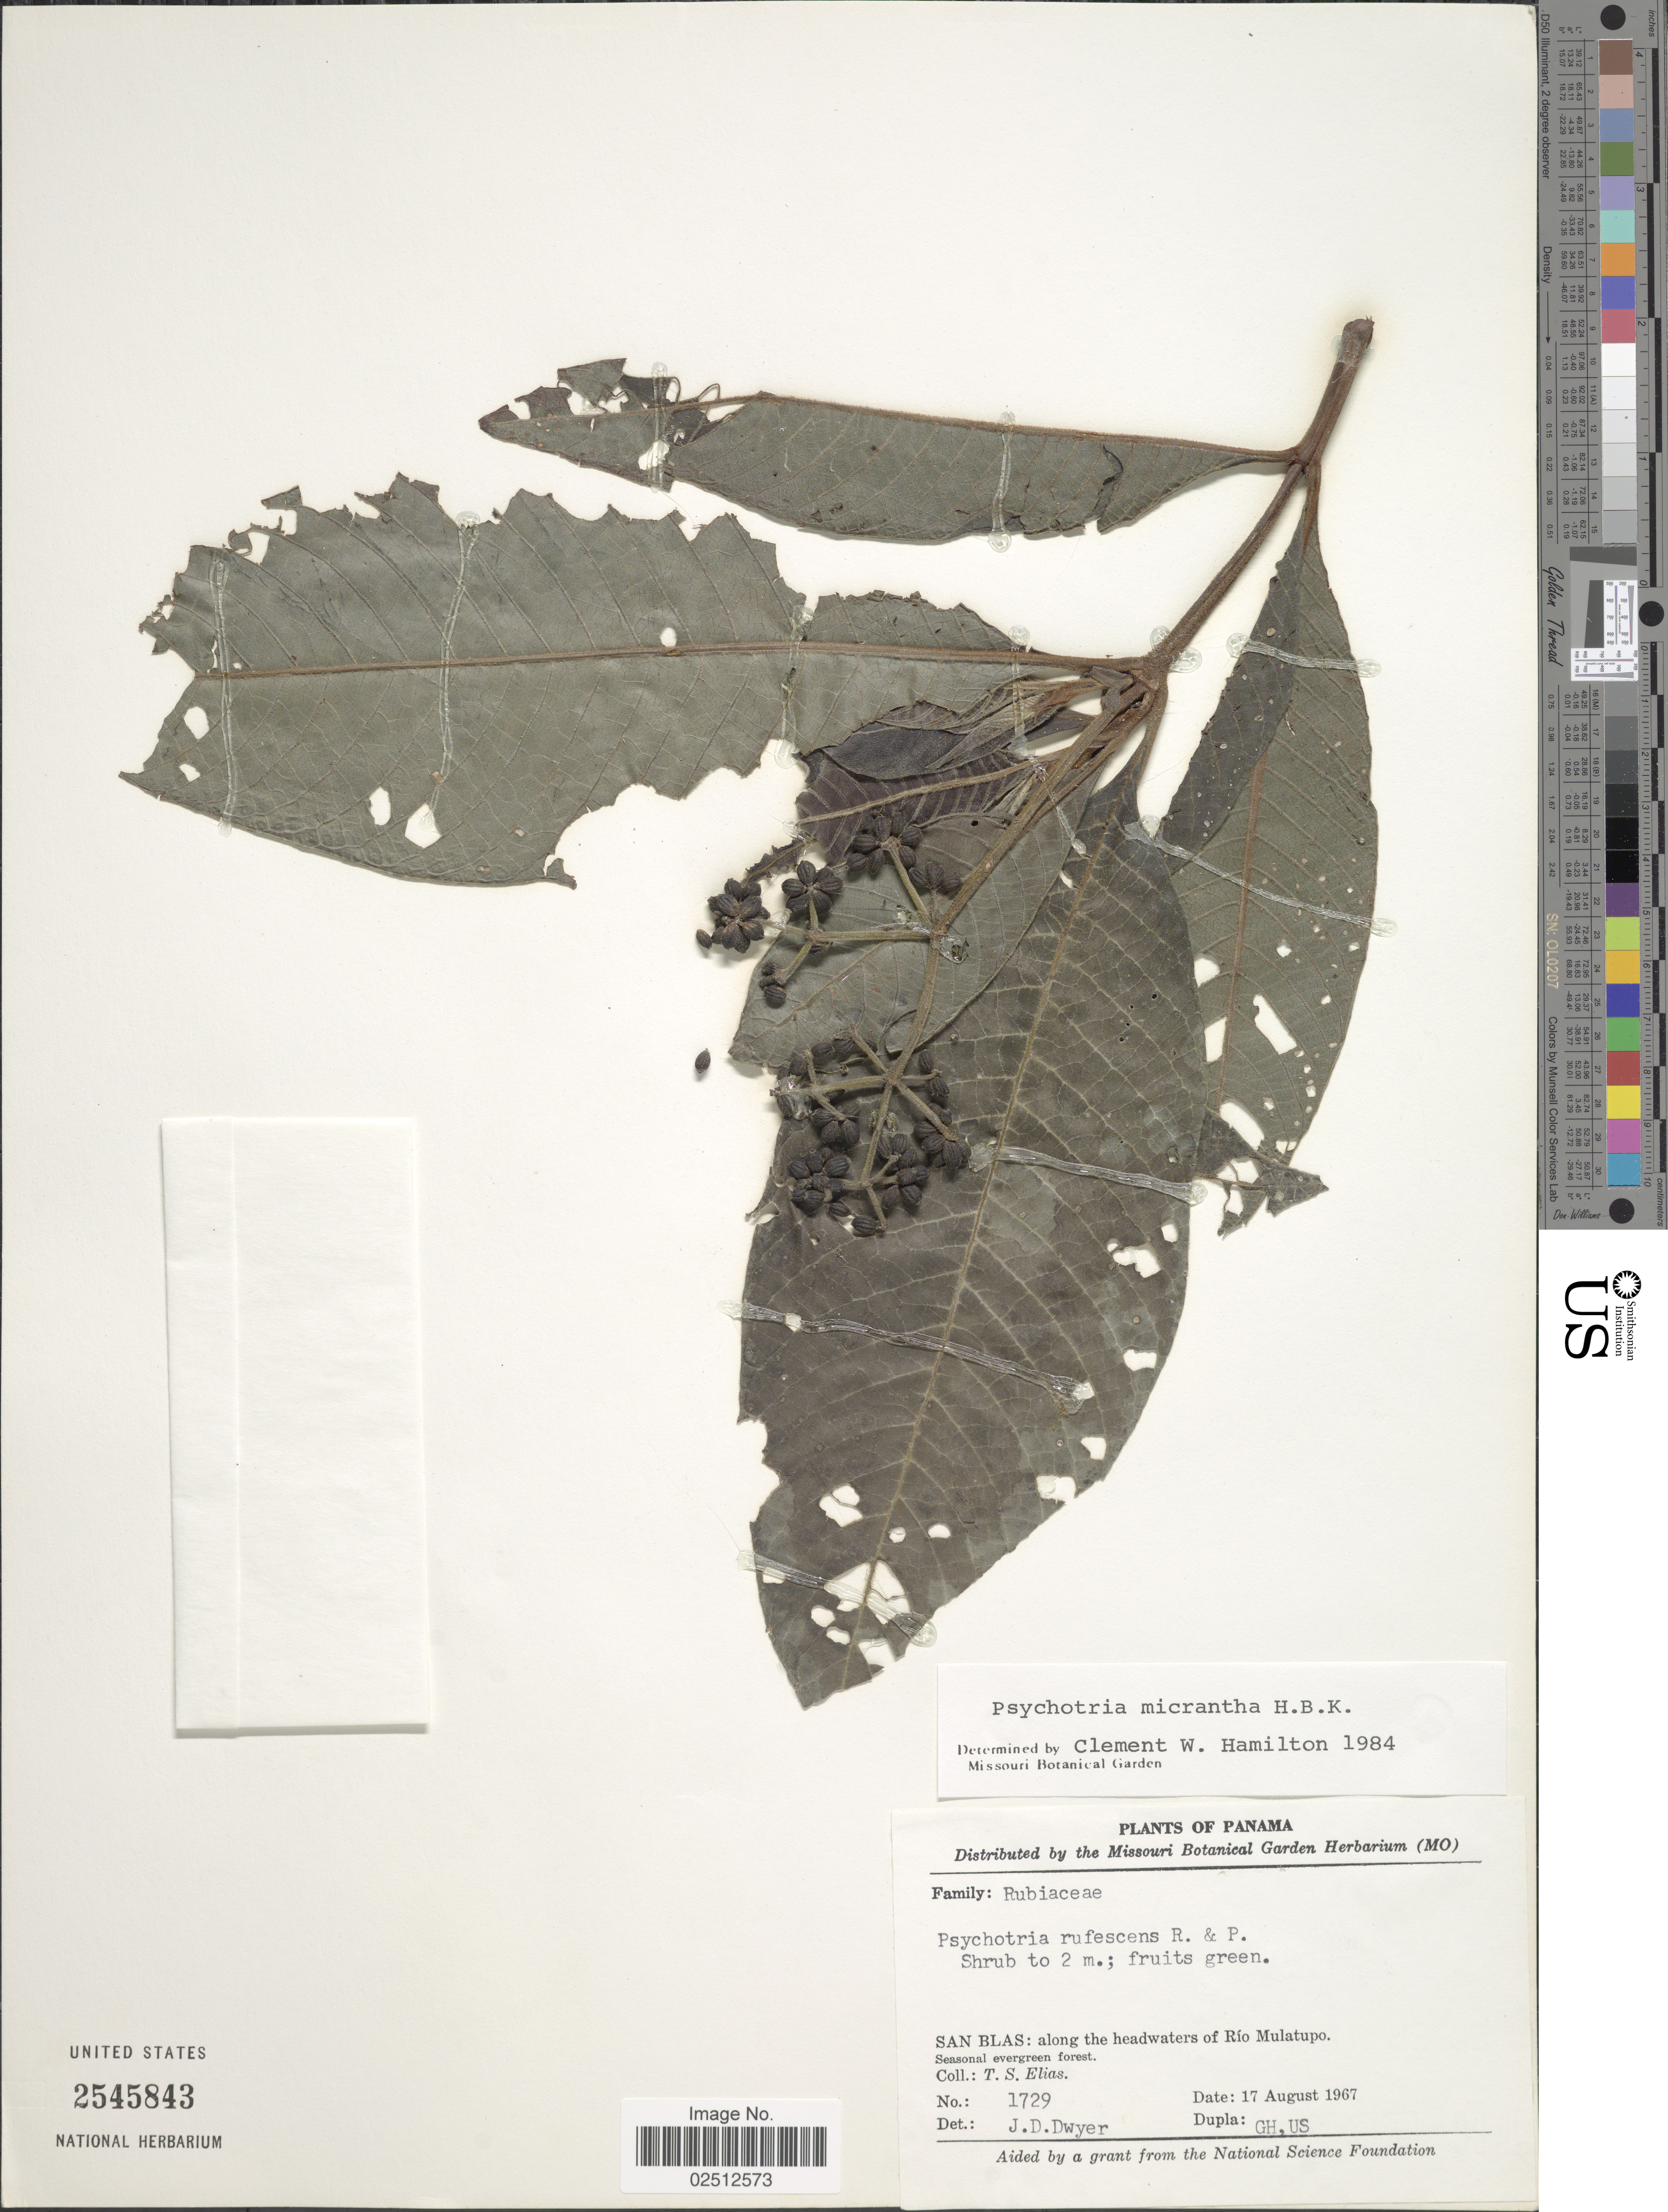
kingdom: Plantae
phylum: Tracheophyta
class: Magnoliopsida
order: Gentianales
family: Rubiaceae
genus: Psychotria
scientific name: Psychotria micrantha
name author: Kunth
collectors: T. S. Elias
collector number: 1729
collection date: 1967-08-17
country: Panama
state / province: Kuna Yala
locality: San Blas: along the headwaters of Rio Mulatupo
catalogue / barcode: US 2545843